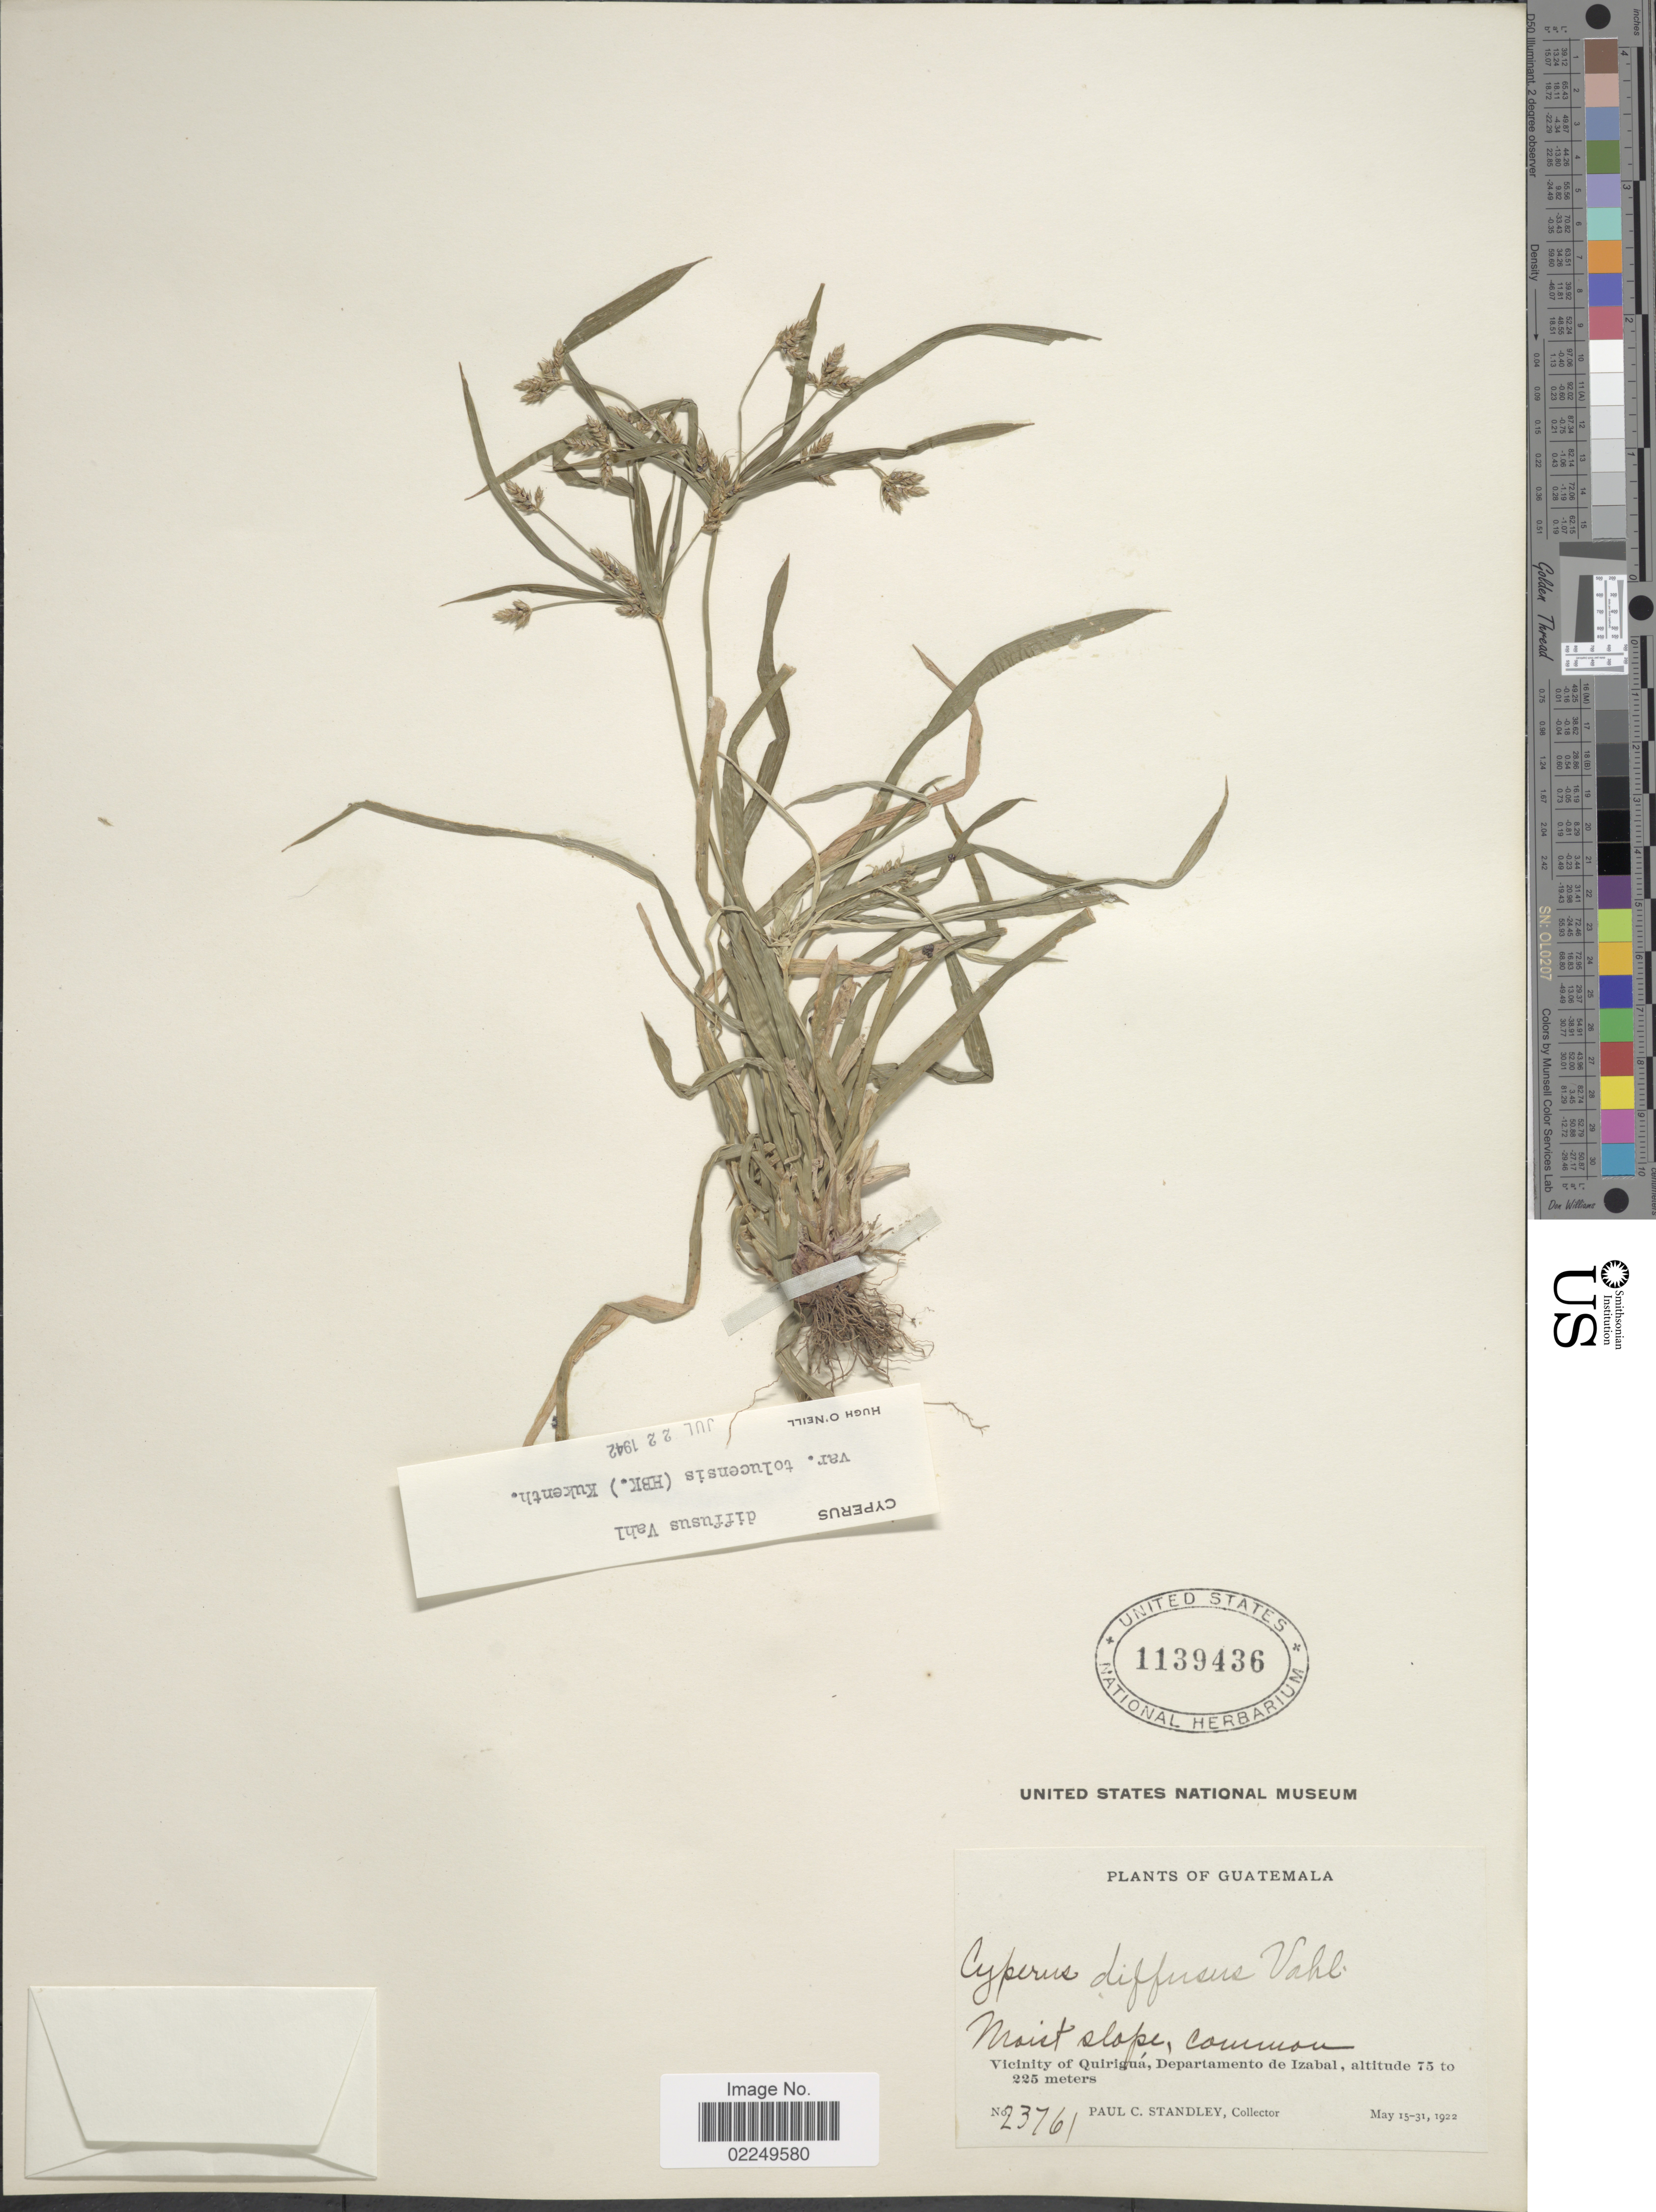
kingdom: Plantae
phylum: Tracheophyta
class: Liliopsida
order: Poales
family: Cyperaceae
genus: Cyperus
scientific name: Cyperus laxus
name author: Lam.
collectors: P. C. Standley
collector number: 23761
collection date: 1922-05-15/1922-05-31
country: Guatemala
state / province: Izabal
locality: Vicinity of Quirigua, Departamento de Izabal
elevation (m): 75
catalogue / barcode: US 1139436